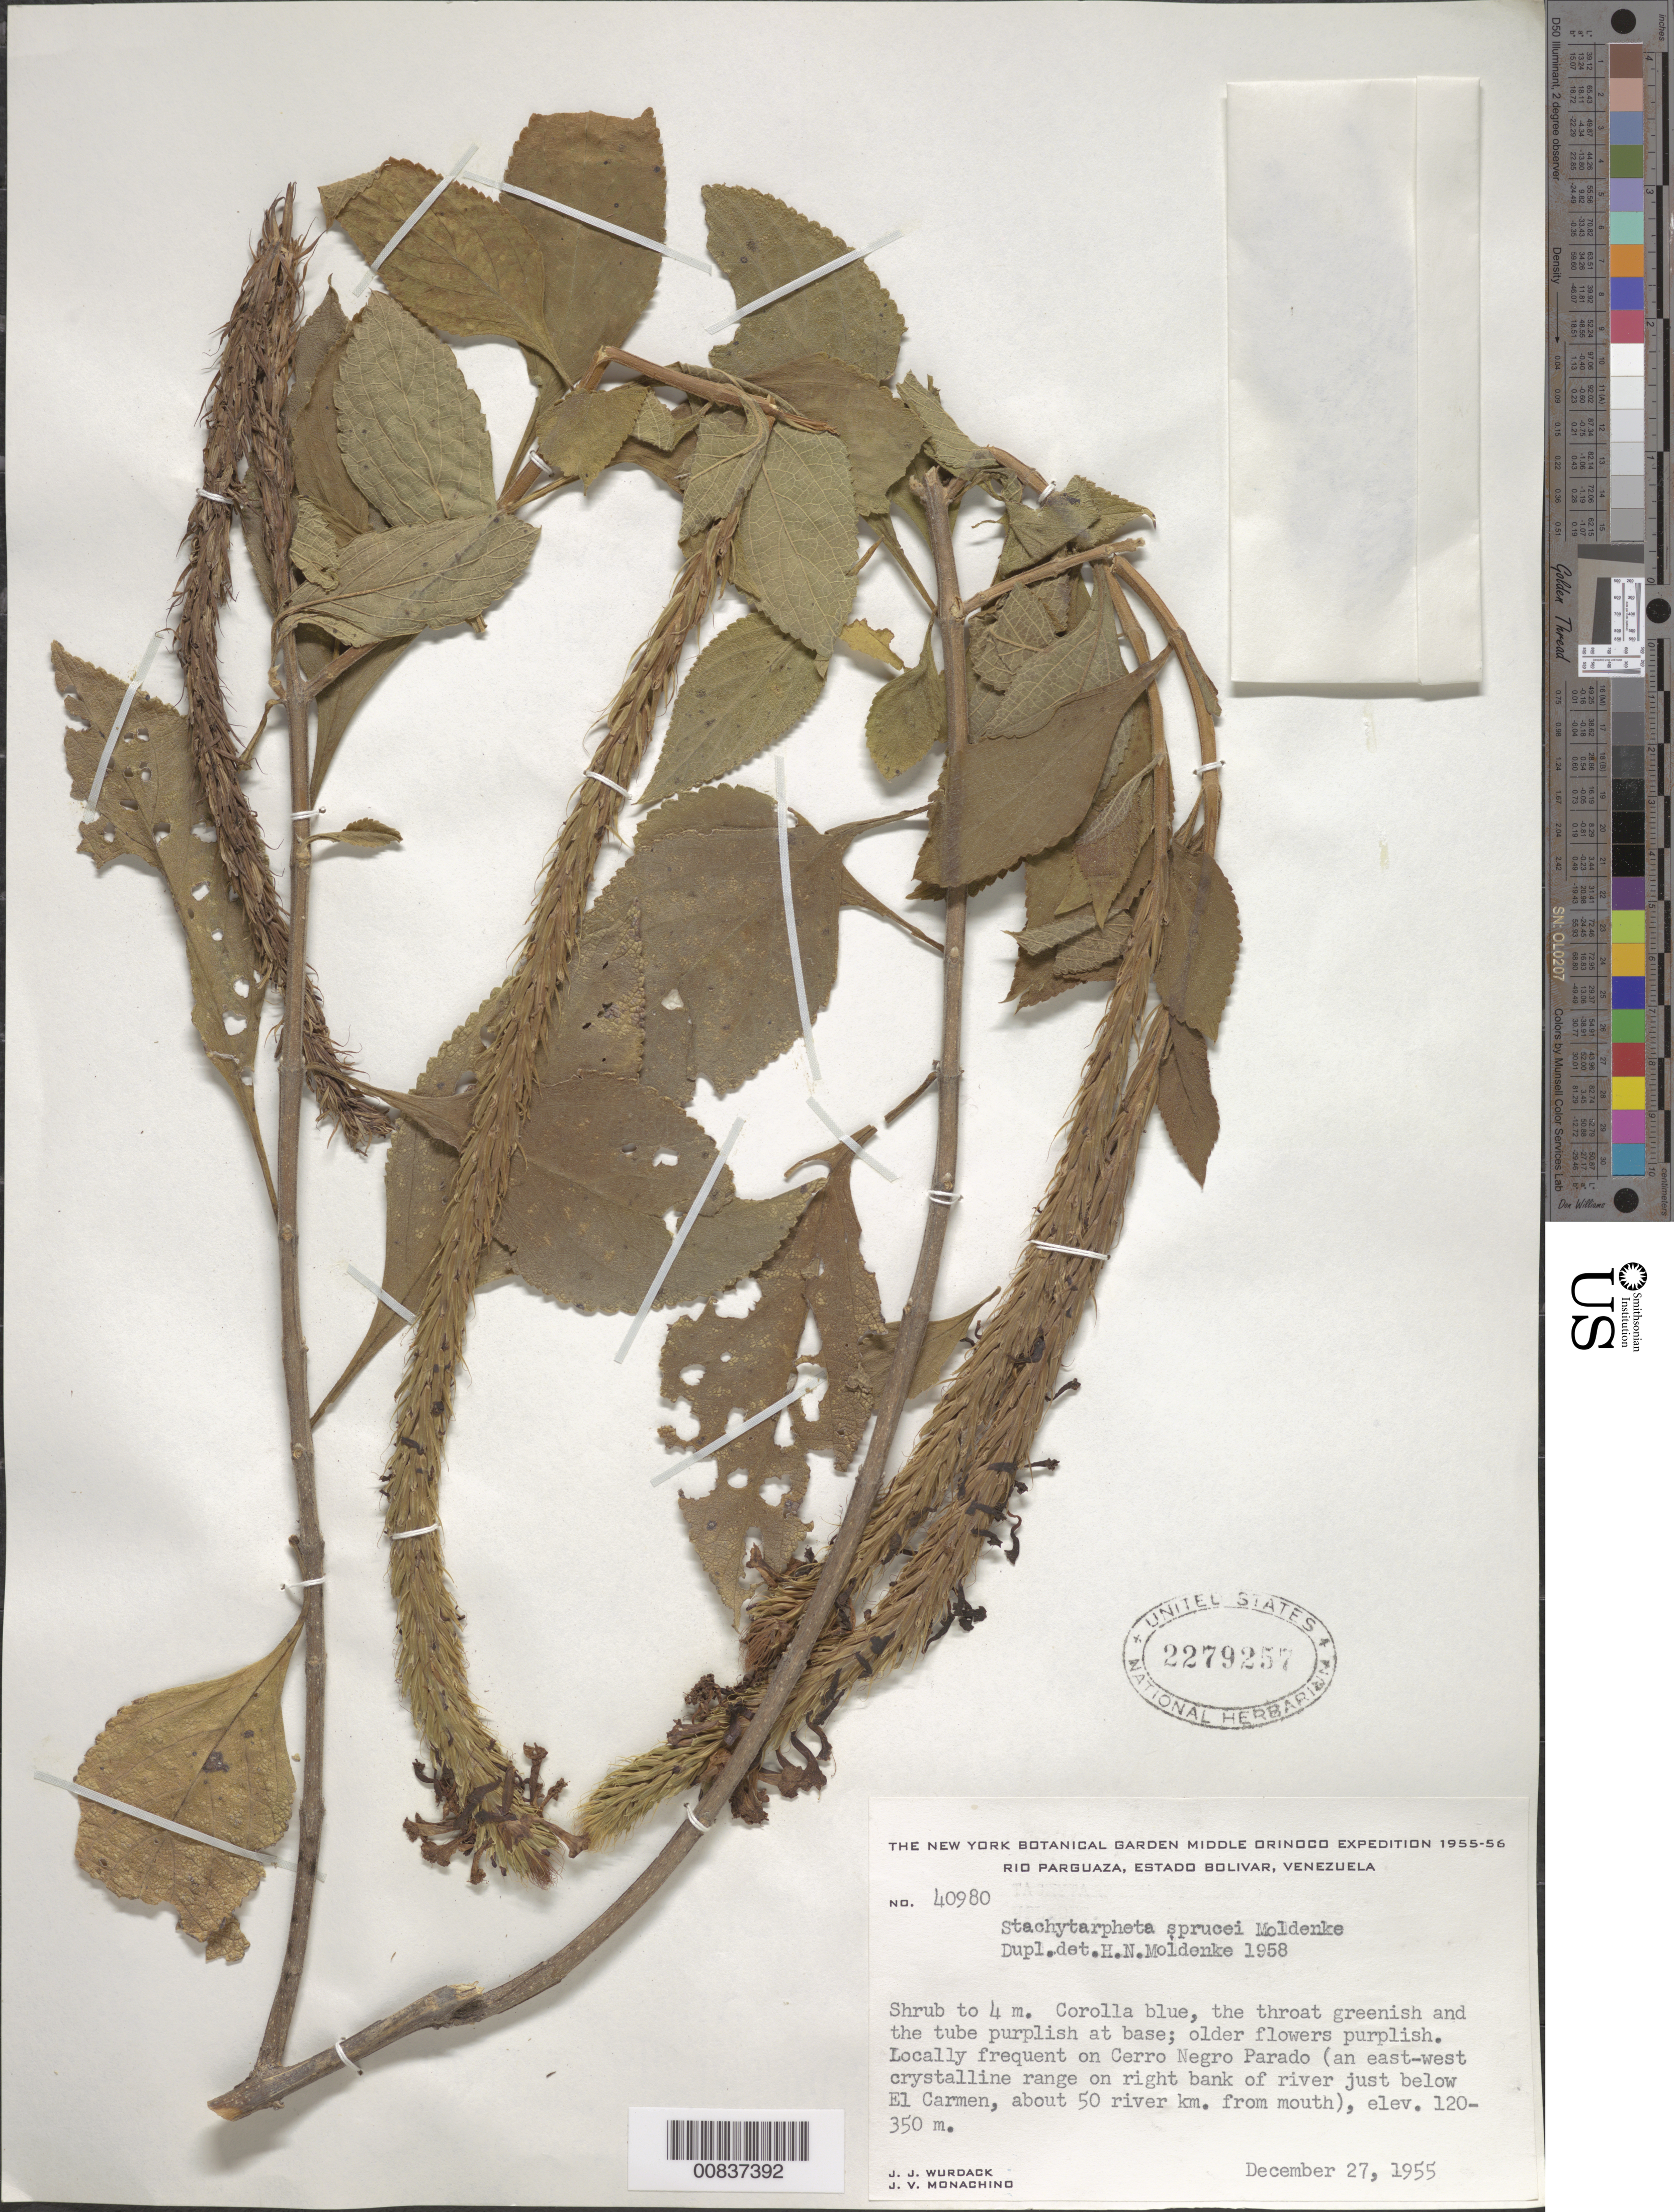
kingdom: Plantae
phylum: Tracheophyta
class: Magnoliopsida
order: Lamiales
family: Verbenaceae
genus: Stachytarpheta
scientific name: Stachytarpheta sprucei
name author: Moldenke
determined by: Moldenke, H. N.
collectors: J. J. Wurdack & J. V. Monachino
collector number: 40980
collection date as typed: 27-Dec-55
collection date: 1955-12-27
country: Venezuela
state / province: Bolívar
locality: Río Parguaza, Cerro Negro Parado (and E-W crystalline range on right bank of river just below El Carmen, about 50 river km from mouth)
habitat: On cerro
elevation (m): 120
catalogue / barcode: US 2279257